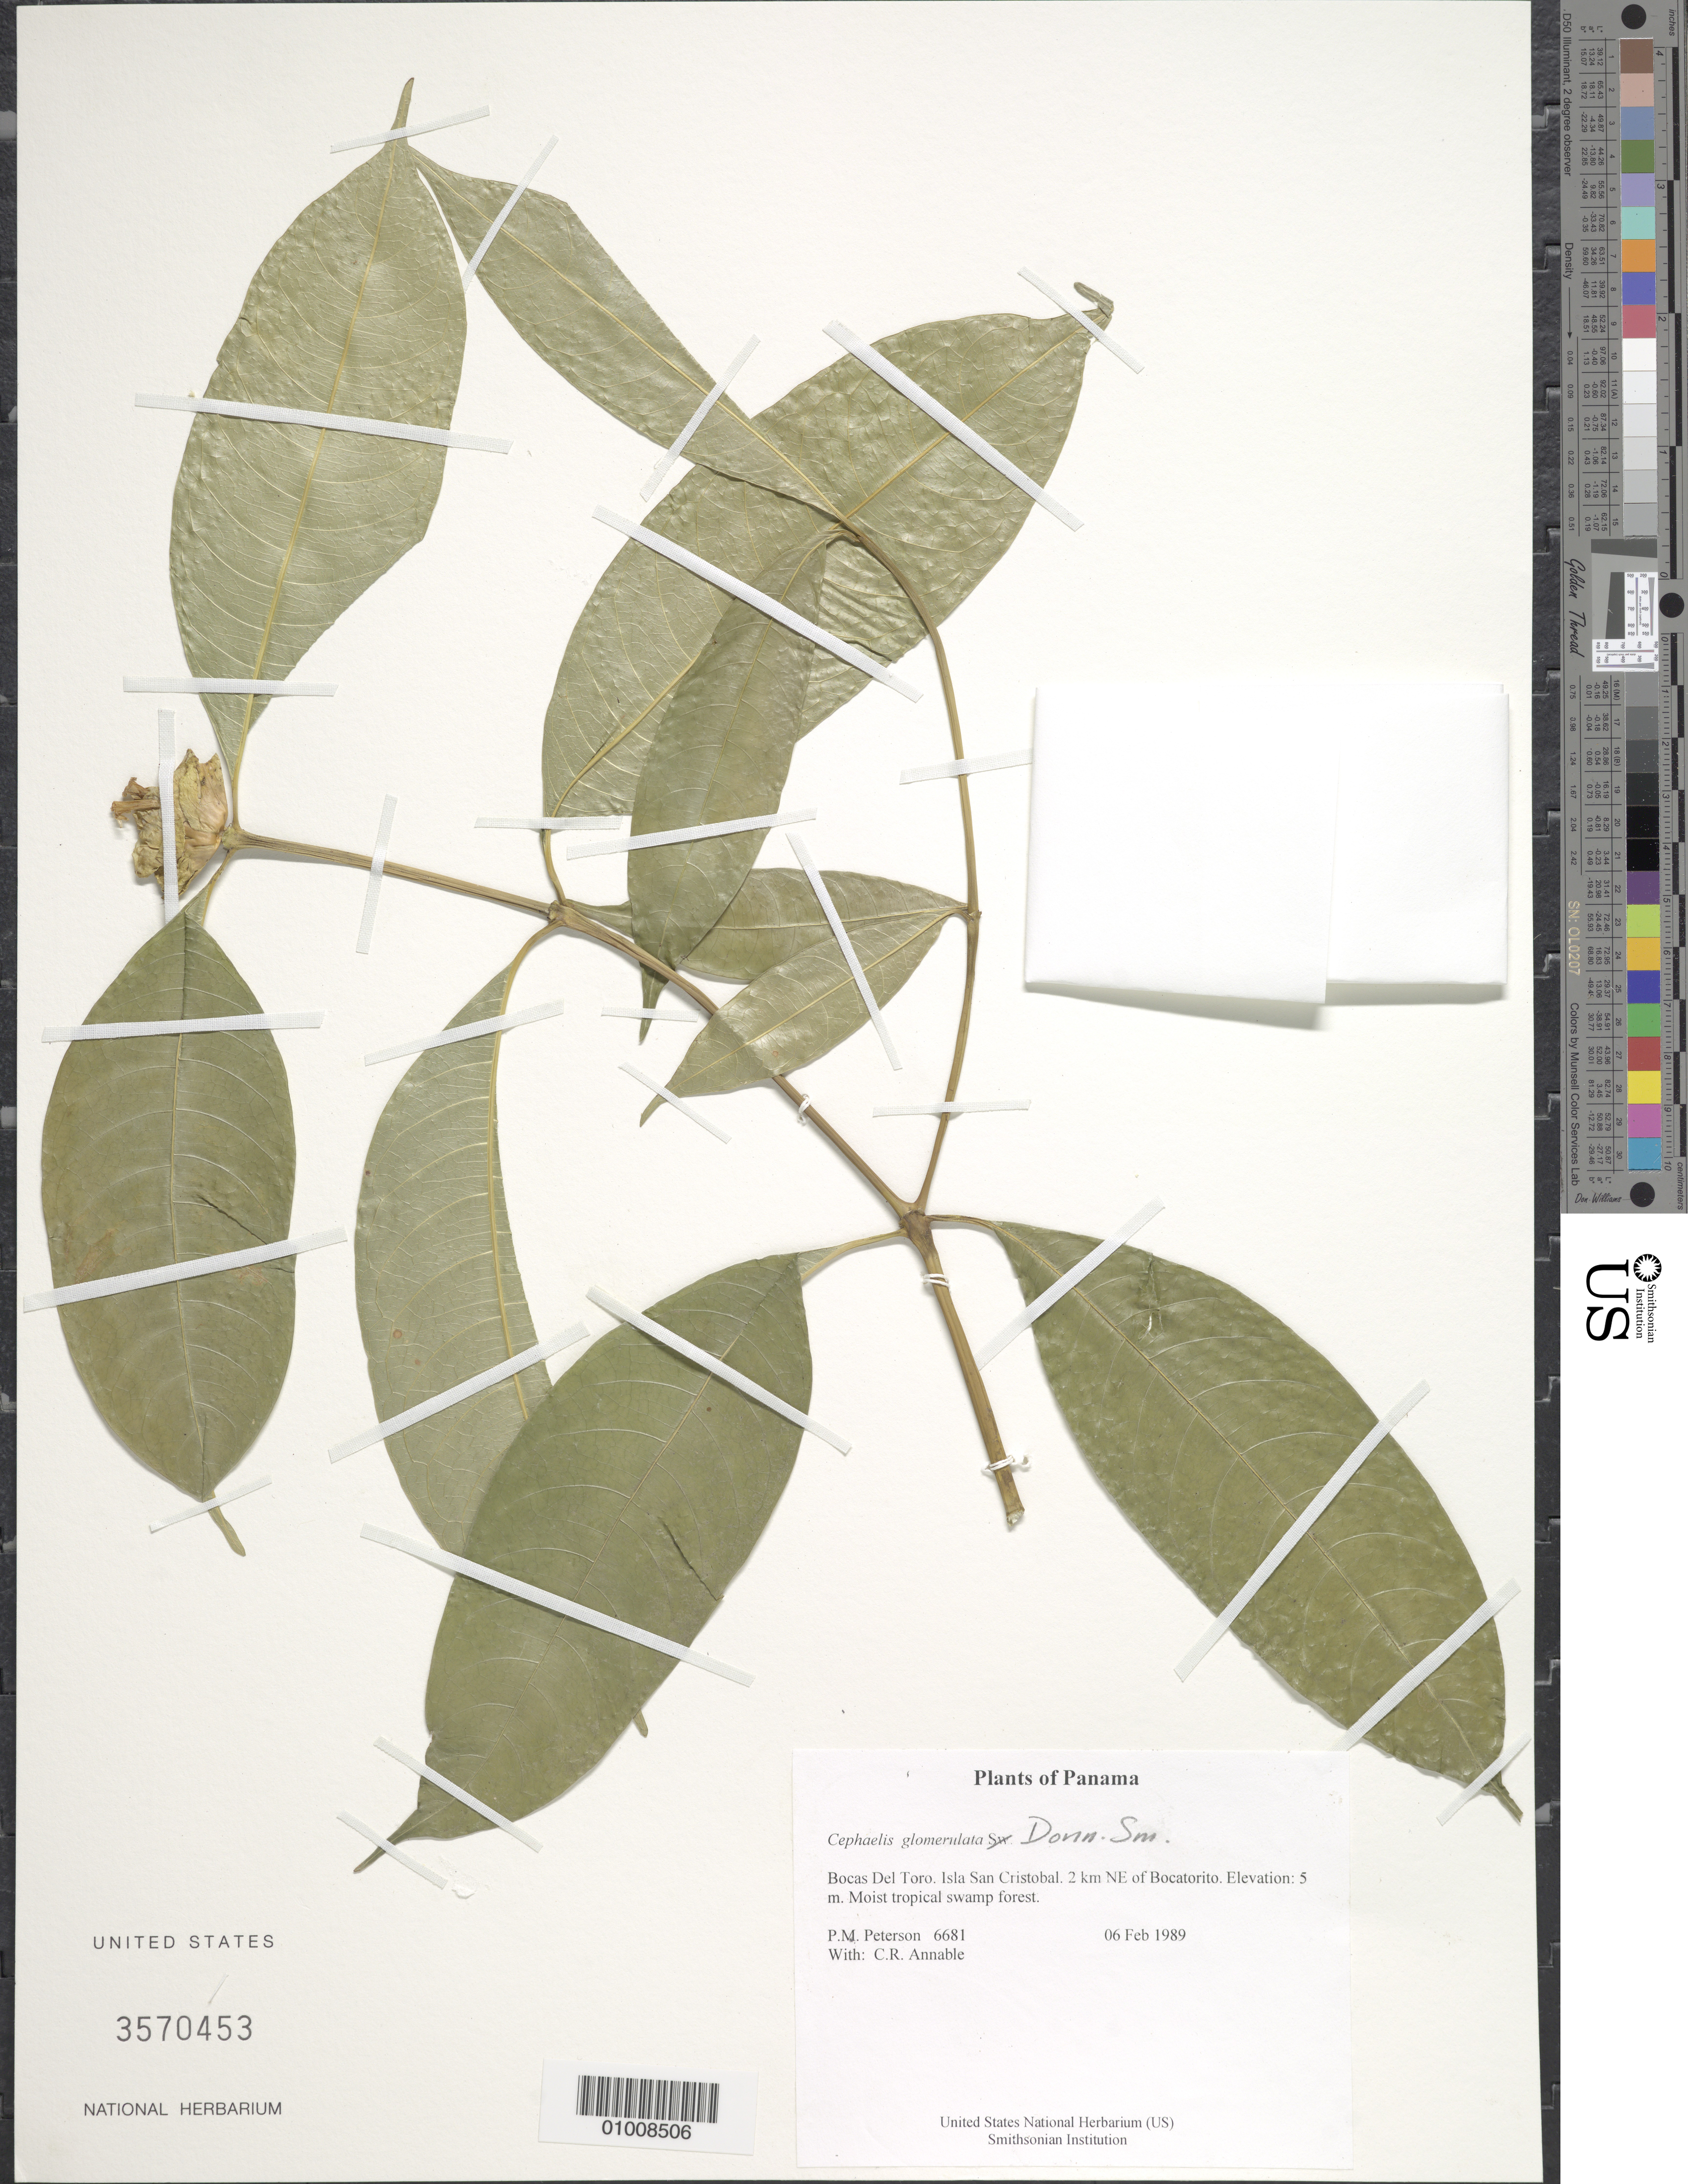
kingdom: Plantae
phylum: Tracheophyta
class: Magnoliopsida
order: Gentianales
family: Rubiaceae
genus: Cephaelis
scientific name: Cephaelis glomerulata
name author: Donn. Sm.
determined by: Dwyer, J.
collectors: P. M. Peterson & C. R. Annable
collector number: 06681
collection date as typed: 06 Feb 1989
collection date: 1989-02-06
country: Panama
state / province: Bocas del Toro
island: San Cristobal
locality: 2 km NE of Bocatorito.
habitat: Moist tropical swamp forest.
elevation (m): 5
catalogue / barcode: US 3570453